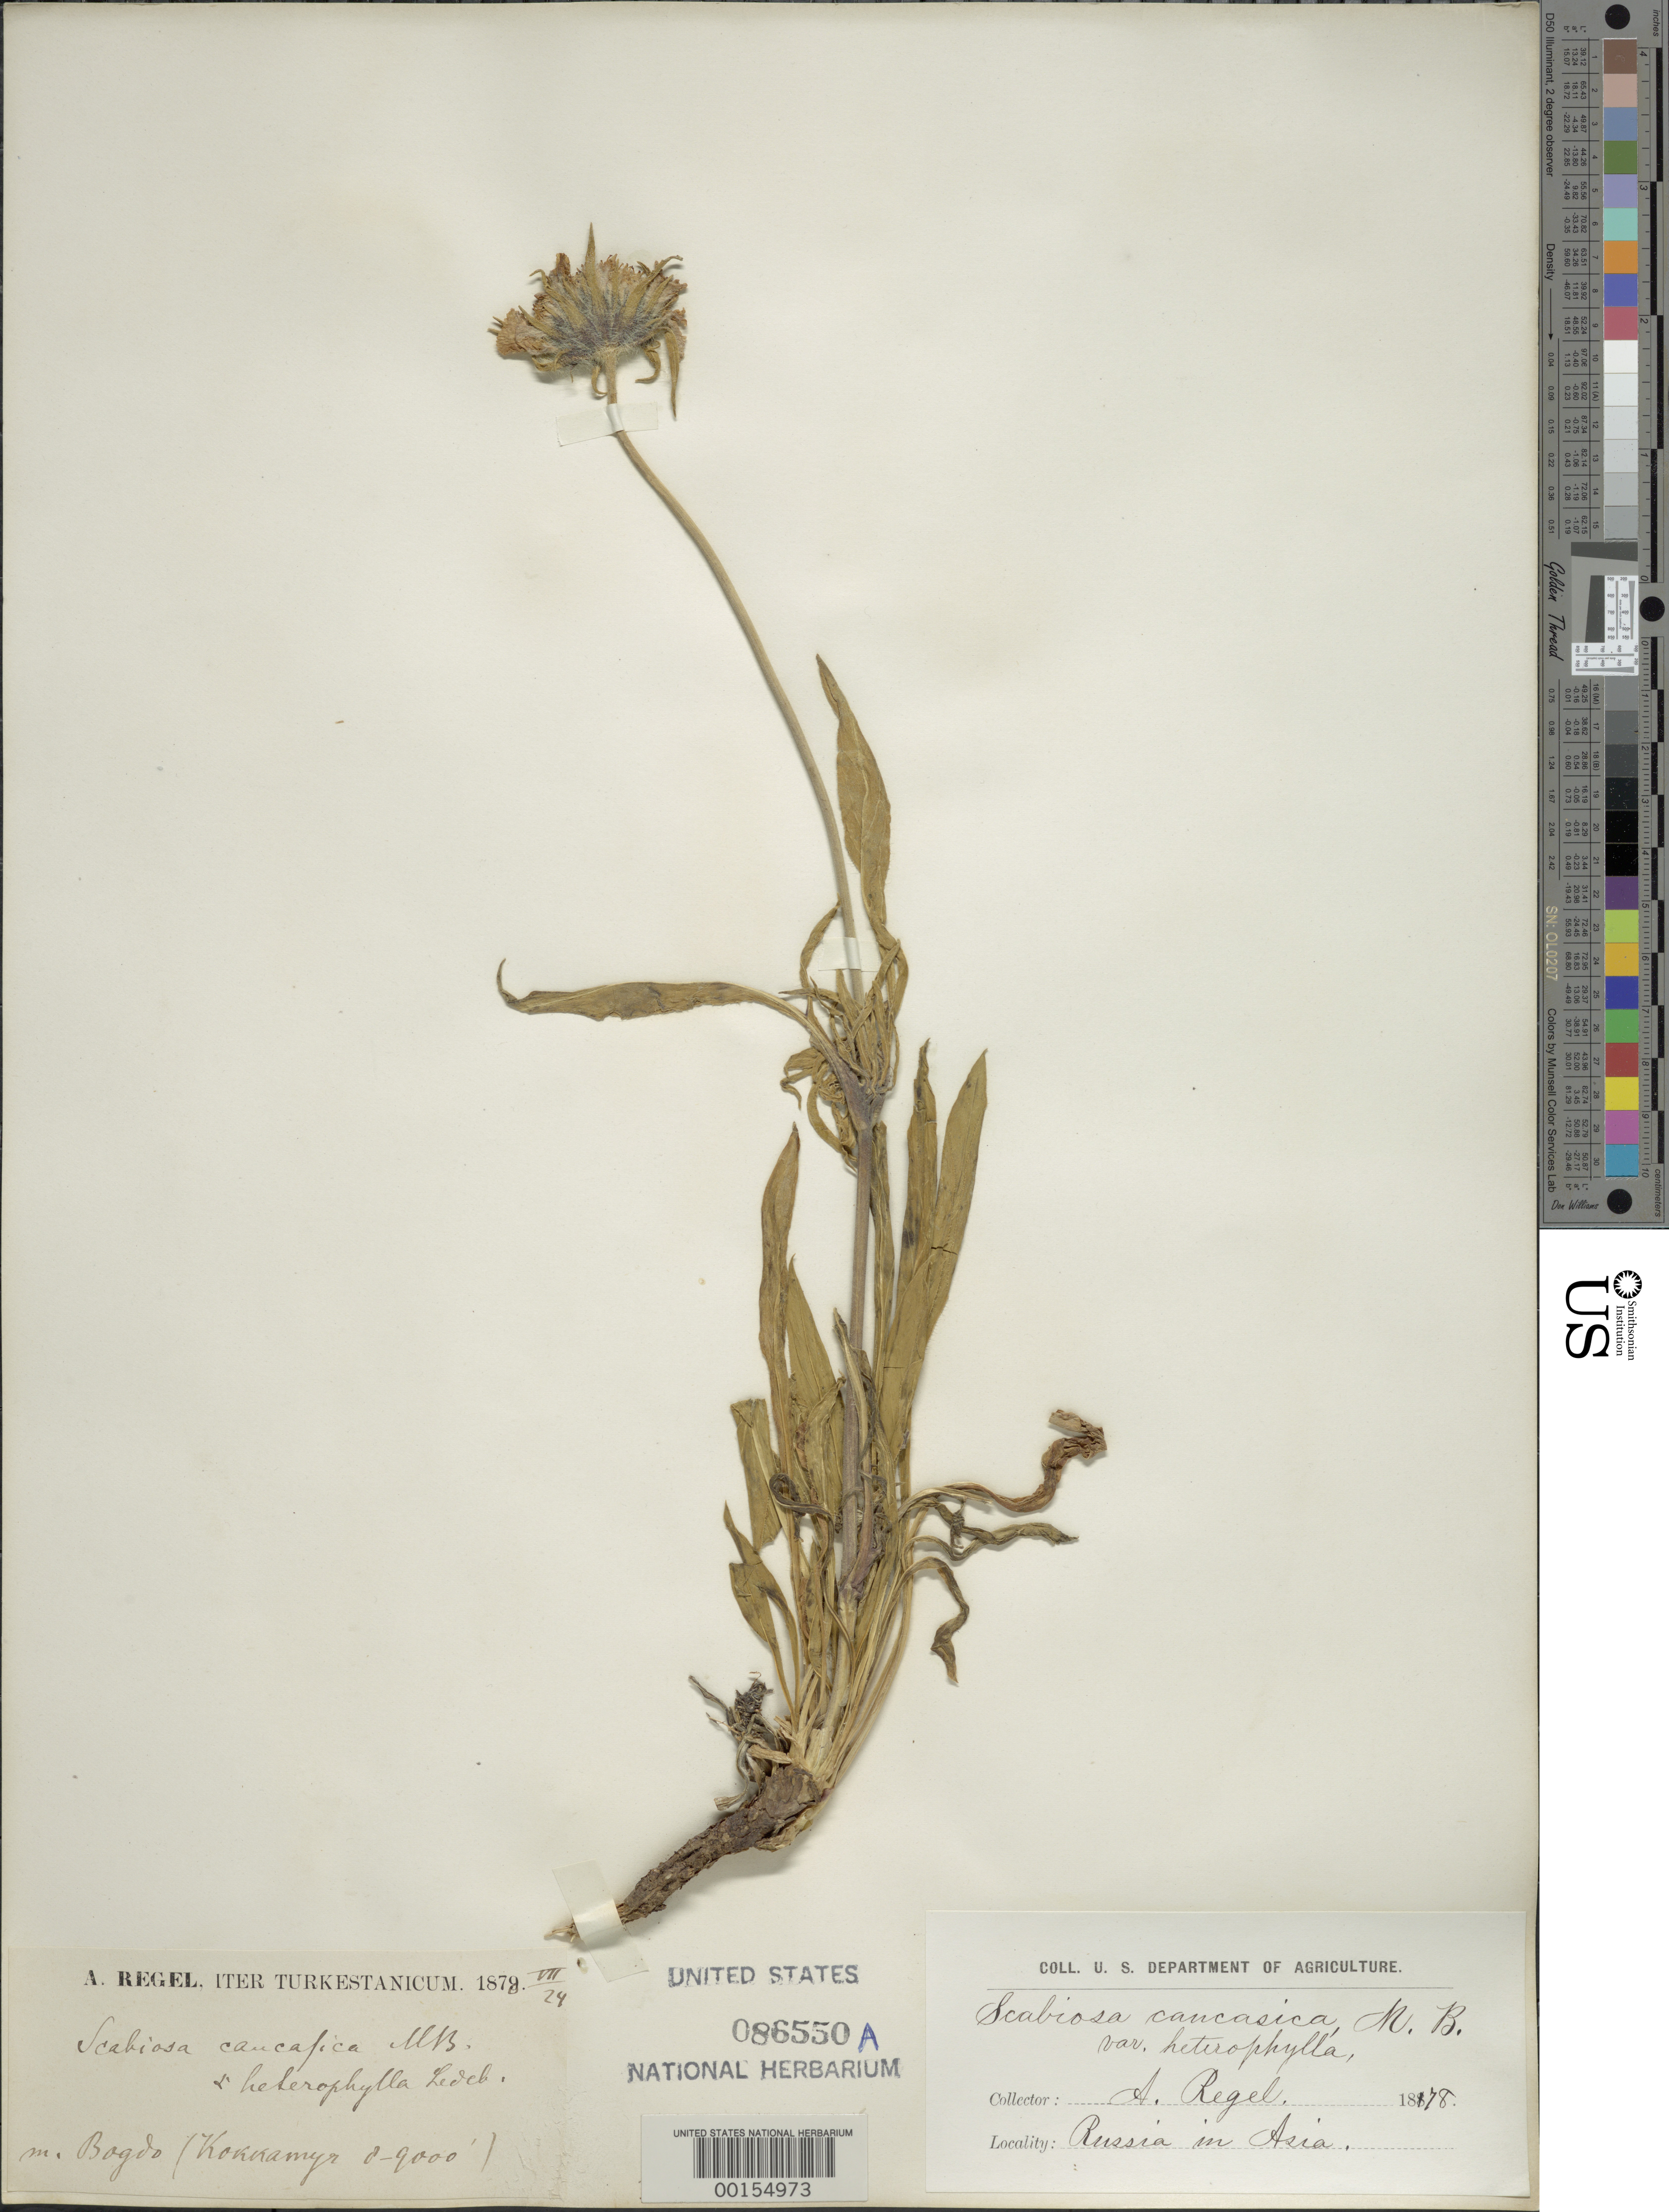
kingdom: Plantae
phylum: Tracheophyta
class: Magnoliopsida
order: Dipsacales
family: Caprifoliaceae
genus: Scabiosa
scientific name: Scabiosa caucasica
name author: M. Bieb.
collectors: A. Regel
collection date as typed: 24 Jul 1878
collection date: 1878-07-24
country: Russian Federation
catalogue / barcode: US 86550A